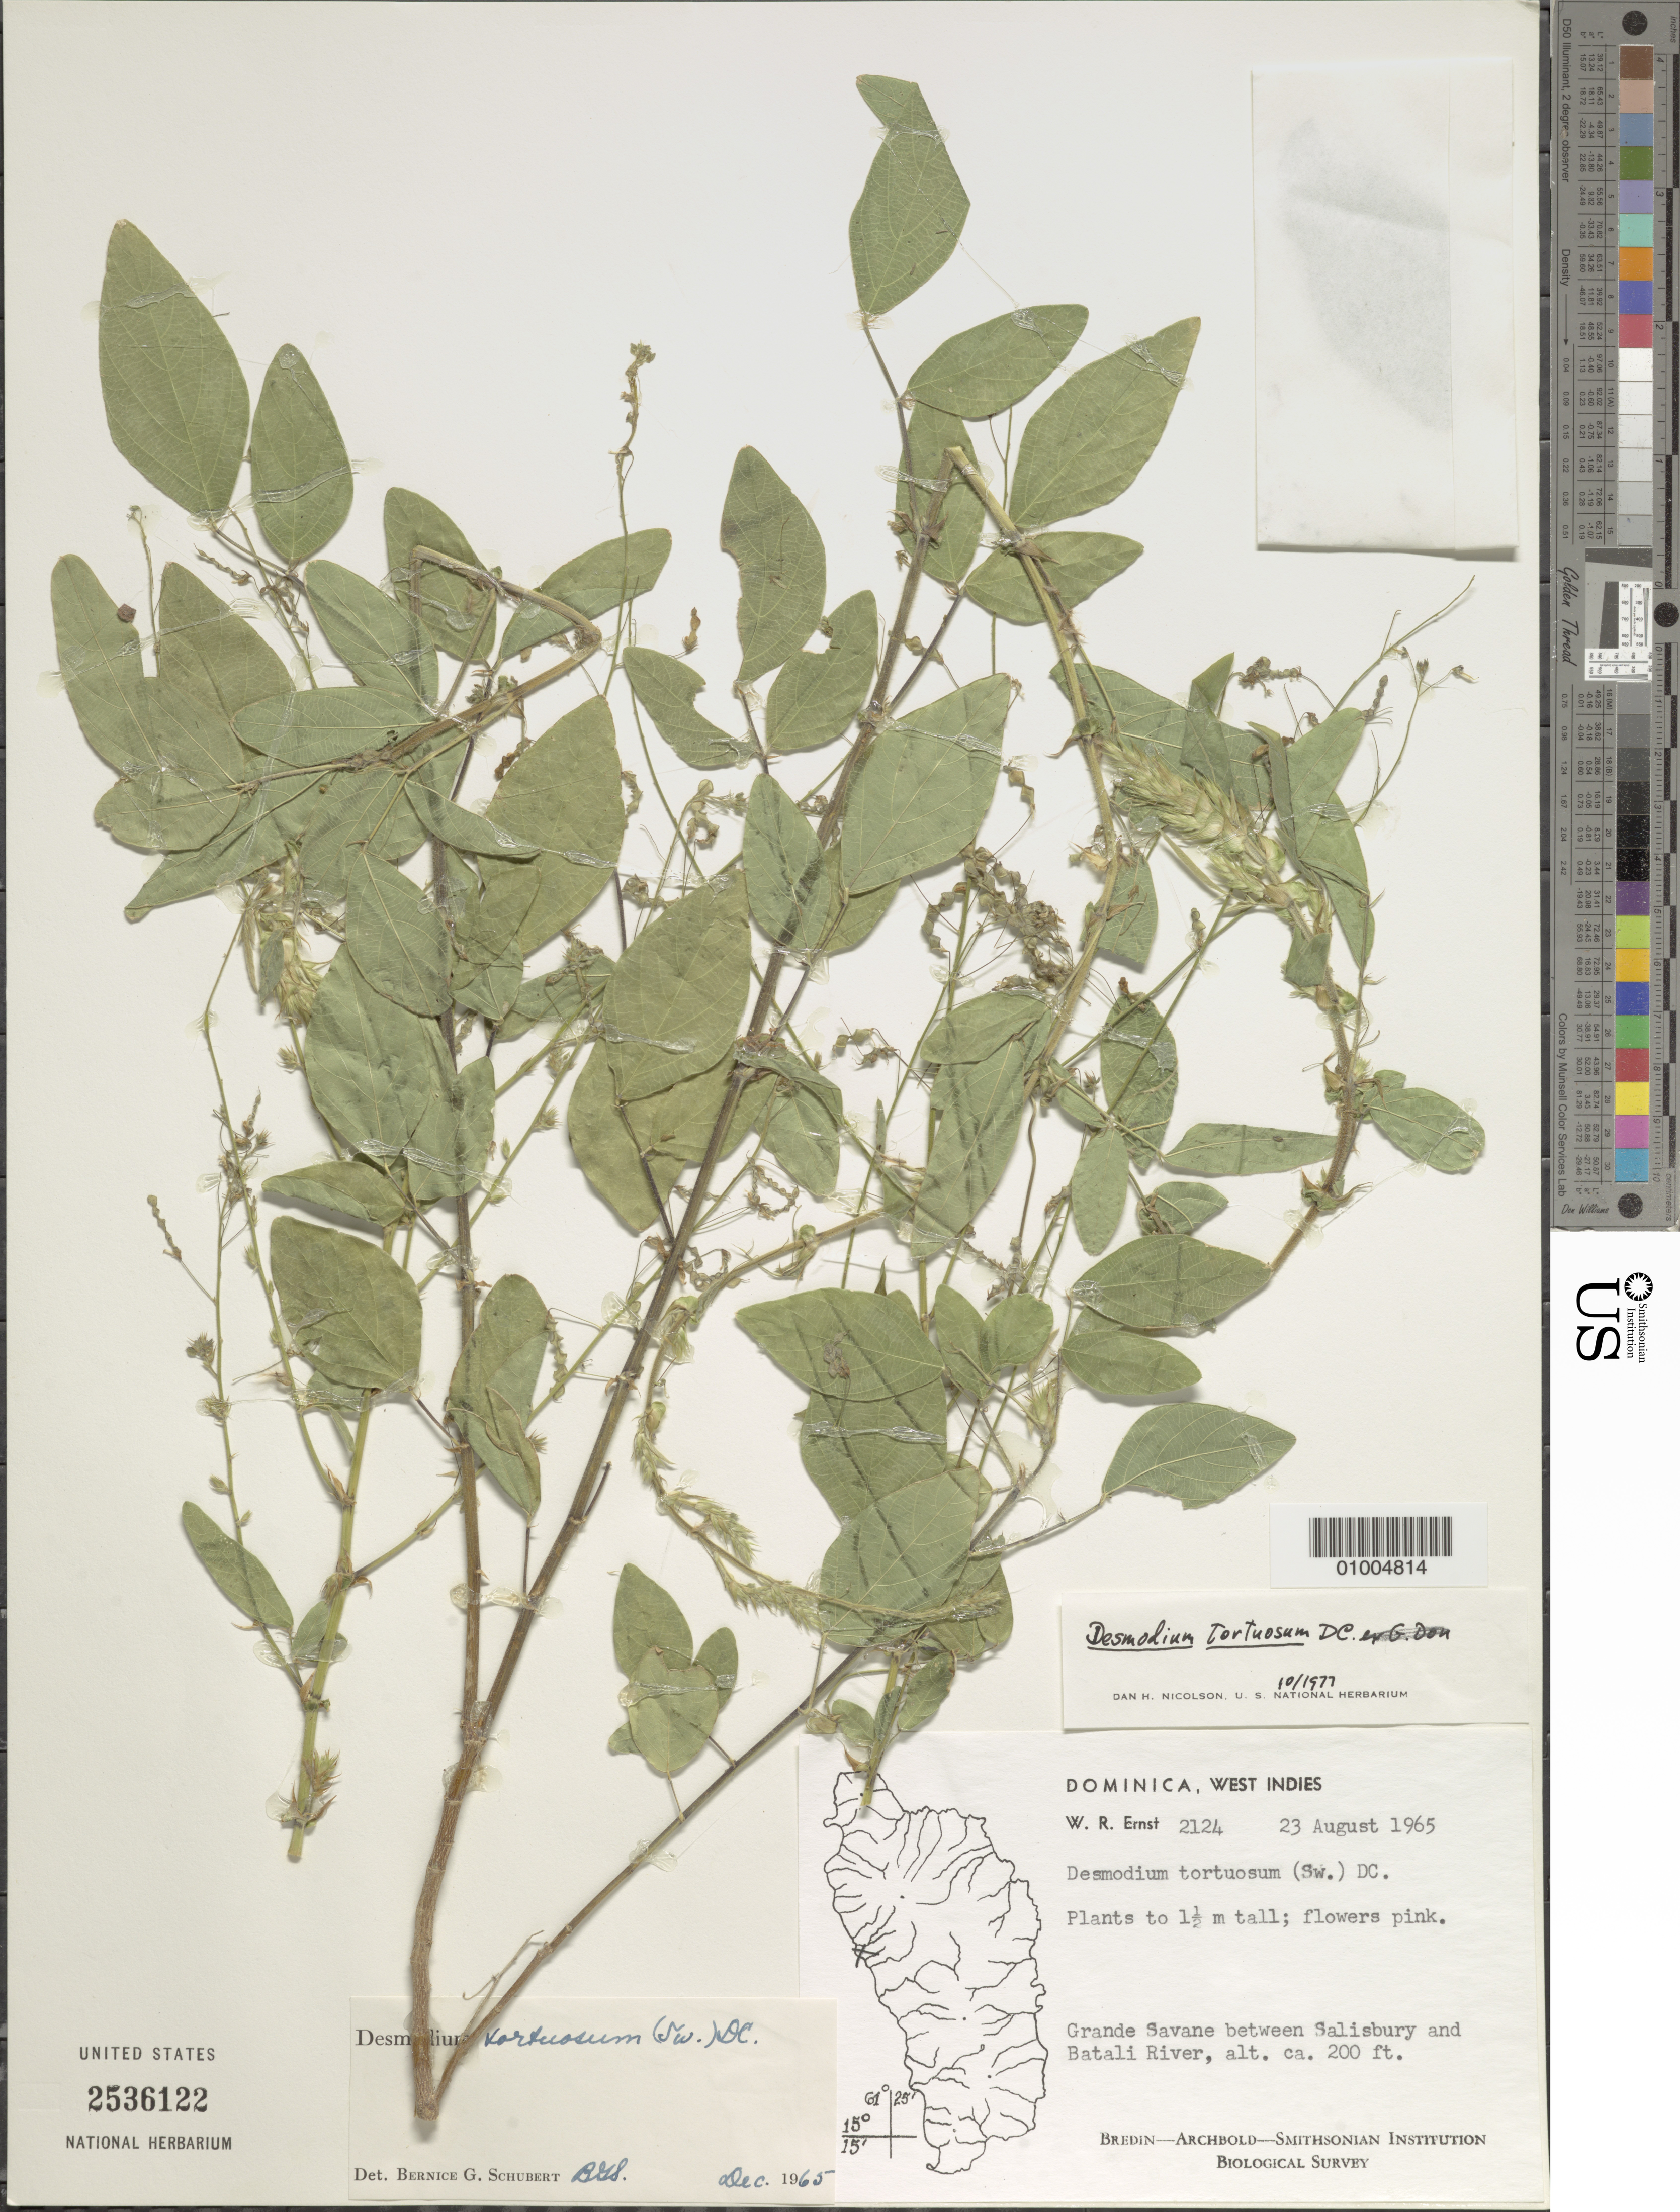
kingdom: Plantae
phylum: Tracheophyta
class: Magnoliopsida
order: Fabales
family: Fabaceae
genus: Desmodium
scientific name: Desmodium tortuosum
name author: (Sw.) DC.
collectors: W. R. Ernst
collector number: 2124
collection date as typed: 23 Aug 1965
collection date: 1965-08-23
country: Dominica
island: Dominica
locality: Grande Savane between Salisbury and Batali River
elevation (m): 61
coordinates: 0 N, 0 E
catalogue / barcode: US 2536122